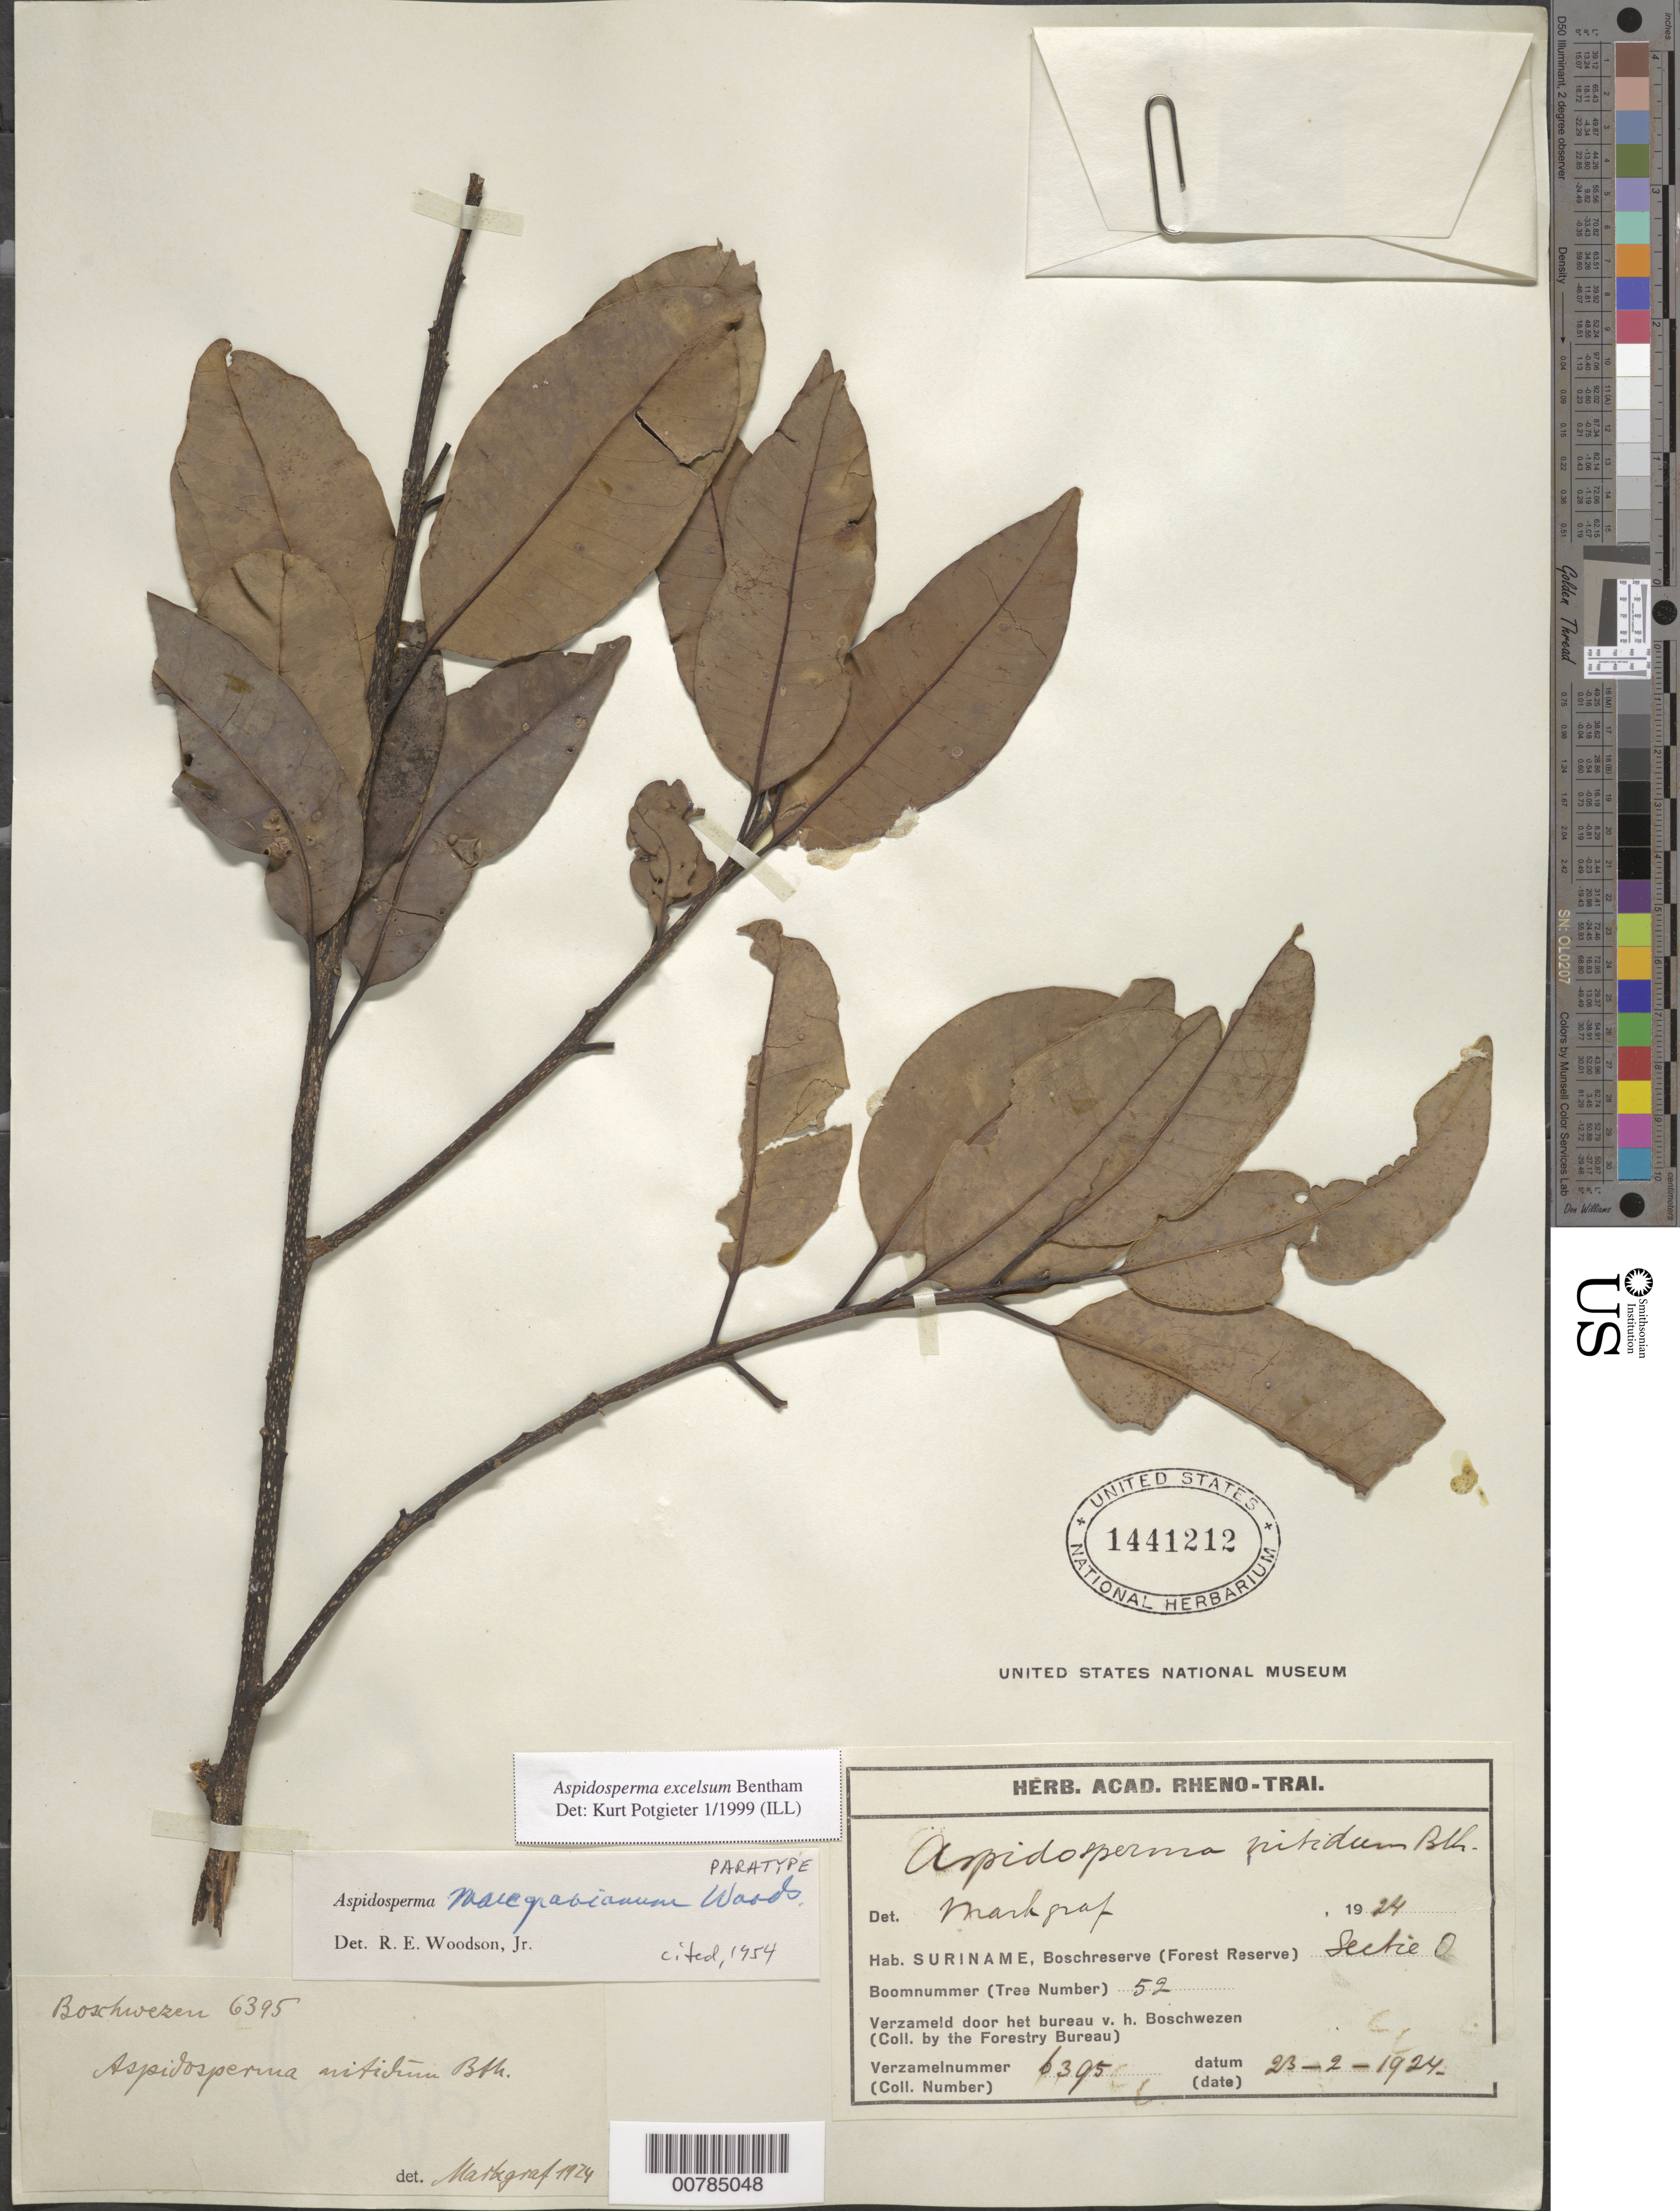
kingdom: Plantae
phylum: Tracheophyta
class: Magnoliopsida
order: Gentianales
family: Apocynaceae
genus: Aspidosperma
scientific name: Aspidosperma excelsum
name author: Benth.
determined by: Potgieter, K.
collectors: Forestry Bureau-Surinam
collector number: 6395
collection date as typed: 23-Feb-24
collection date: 1924-02-23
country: Suriname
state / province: Brokopondo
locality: Brownsberg Forest Reserve, Sectie O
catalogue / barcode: US 1441212